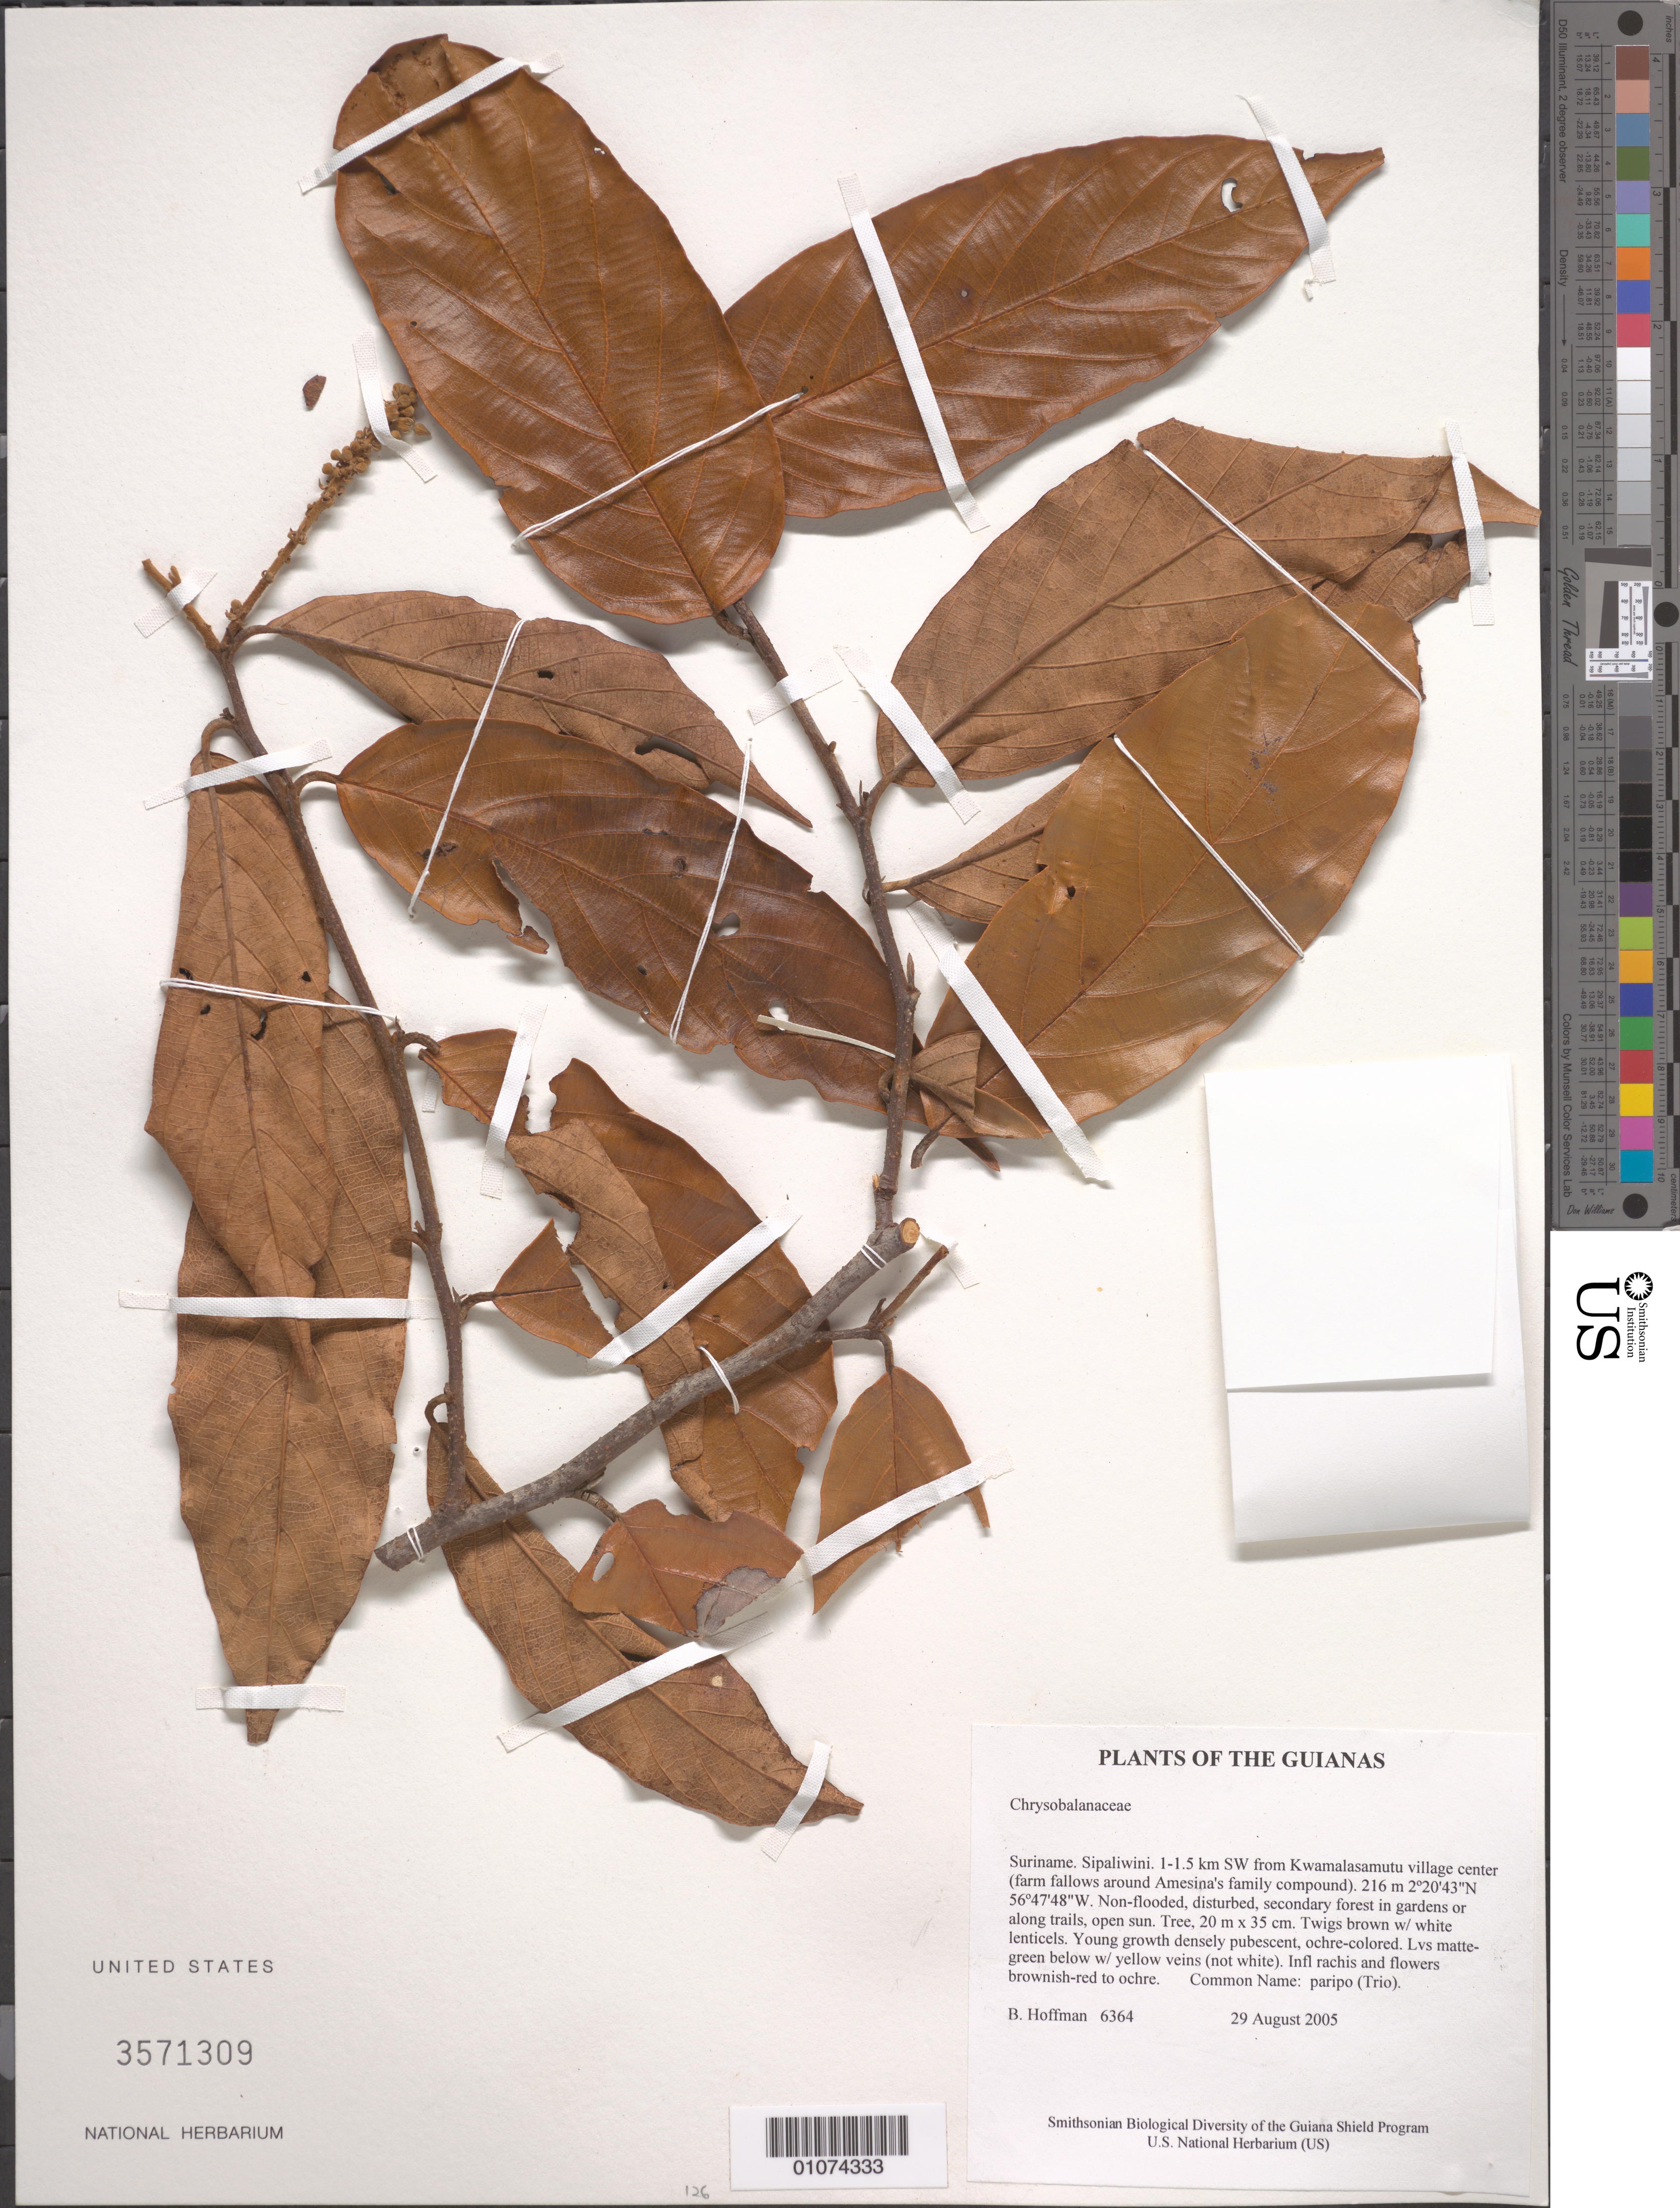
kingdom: Plantae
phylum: Tracheophyta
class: Magnoliopsida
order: Malpighiales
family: Chrysobalanaceae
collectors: B. Hoffman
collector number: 6364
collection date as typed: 29 August 2005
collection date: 2005-08-29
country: Suriname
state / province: Sipaliwini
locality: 1-1.5 km SW from Kwamalasamutu village center (farm fallows around Amesina's family compound)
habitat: Non-flooded, disturbed, secondary forest in gardens or along trails, open sun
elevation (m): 216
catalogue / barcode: US 3571309